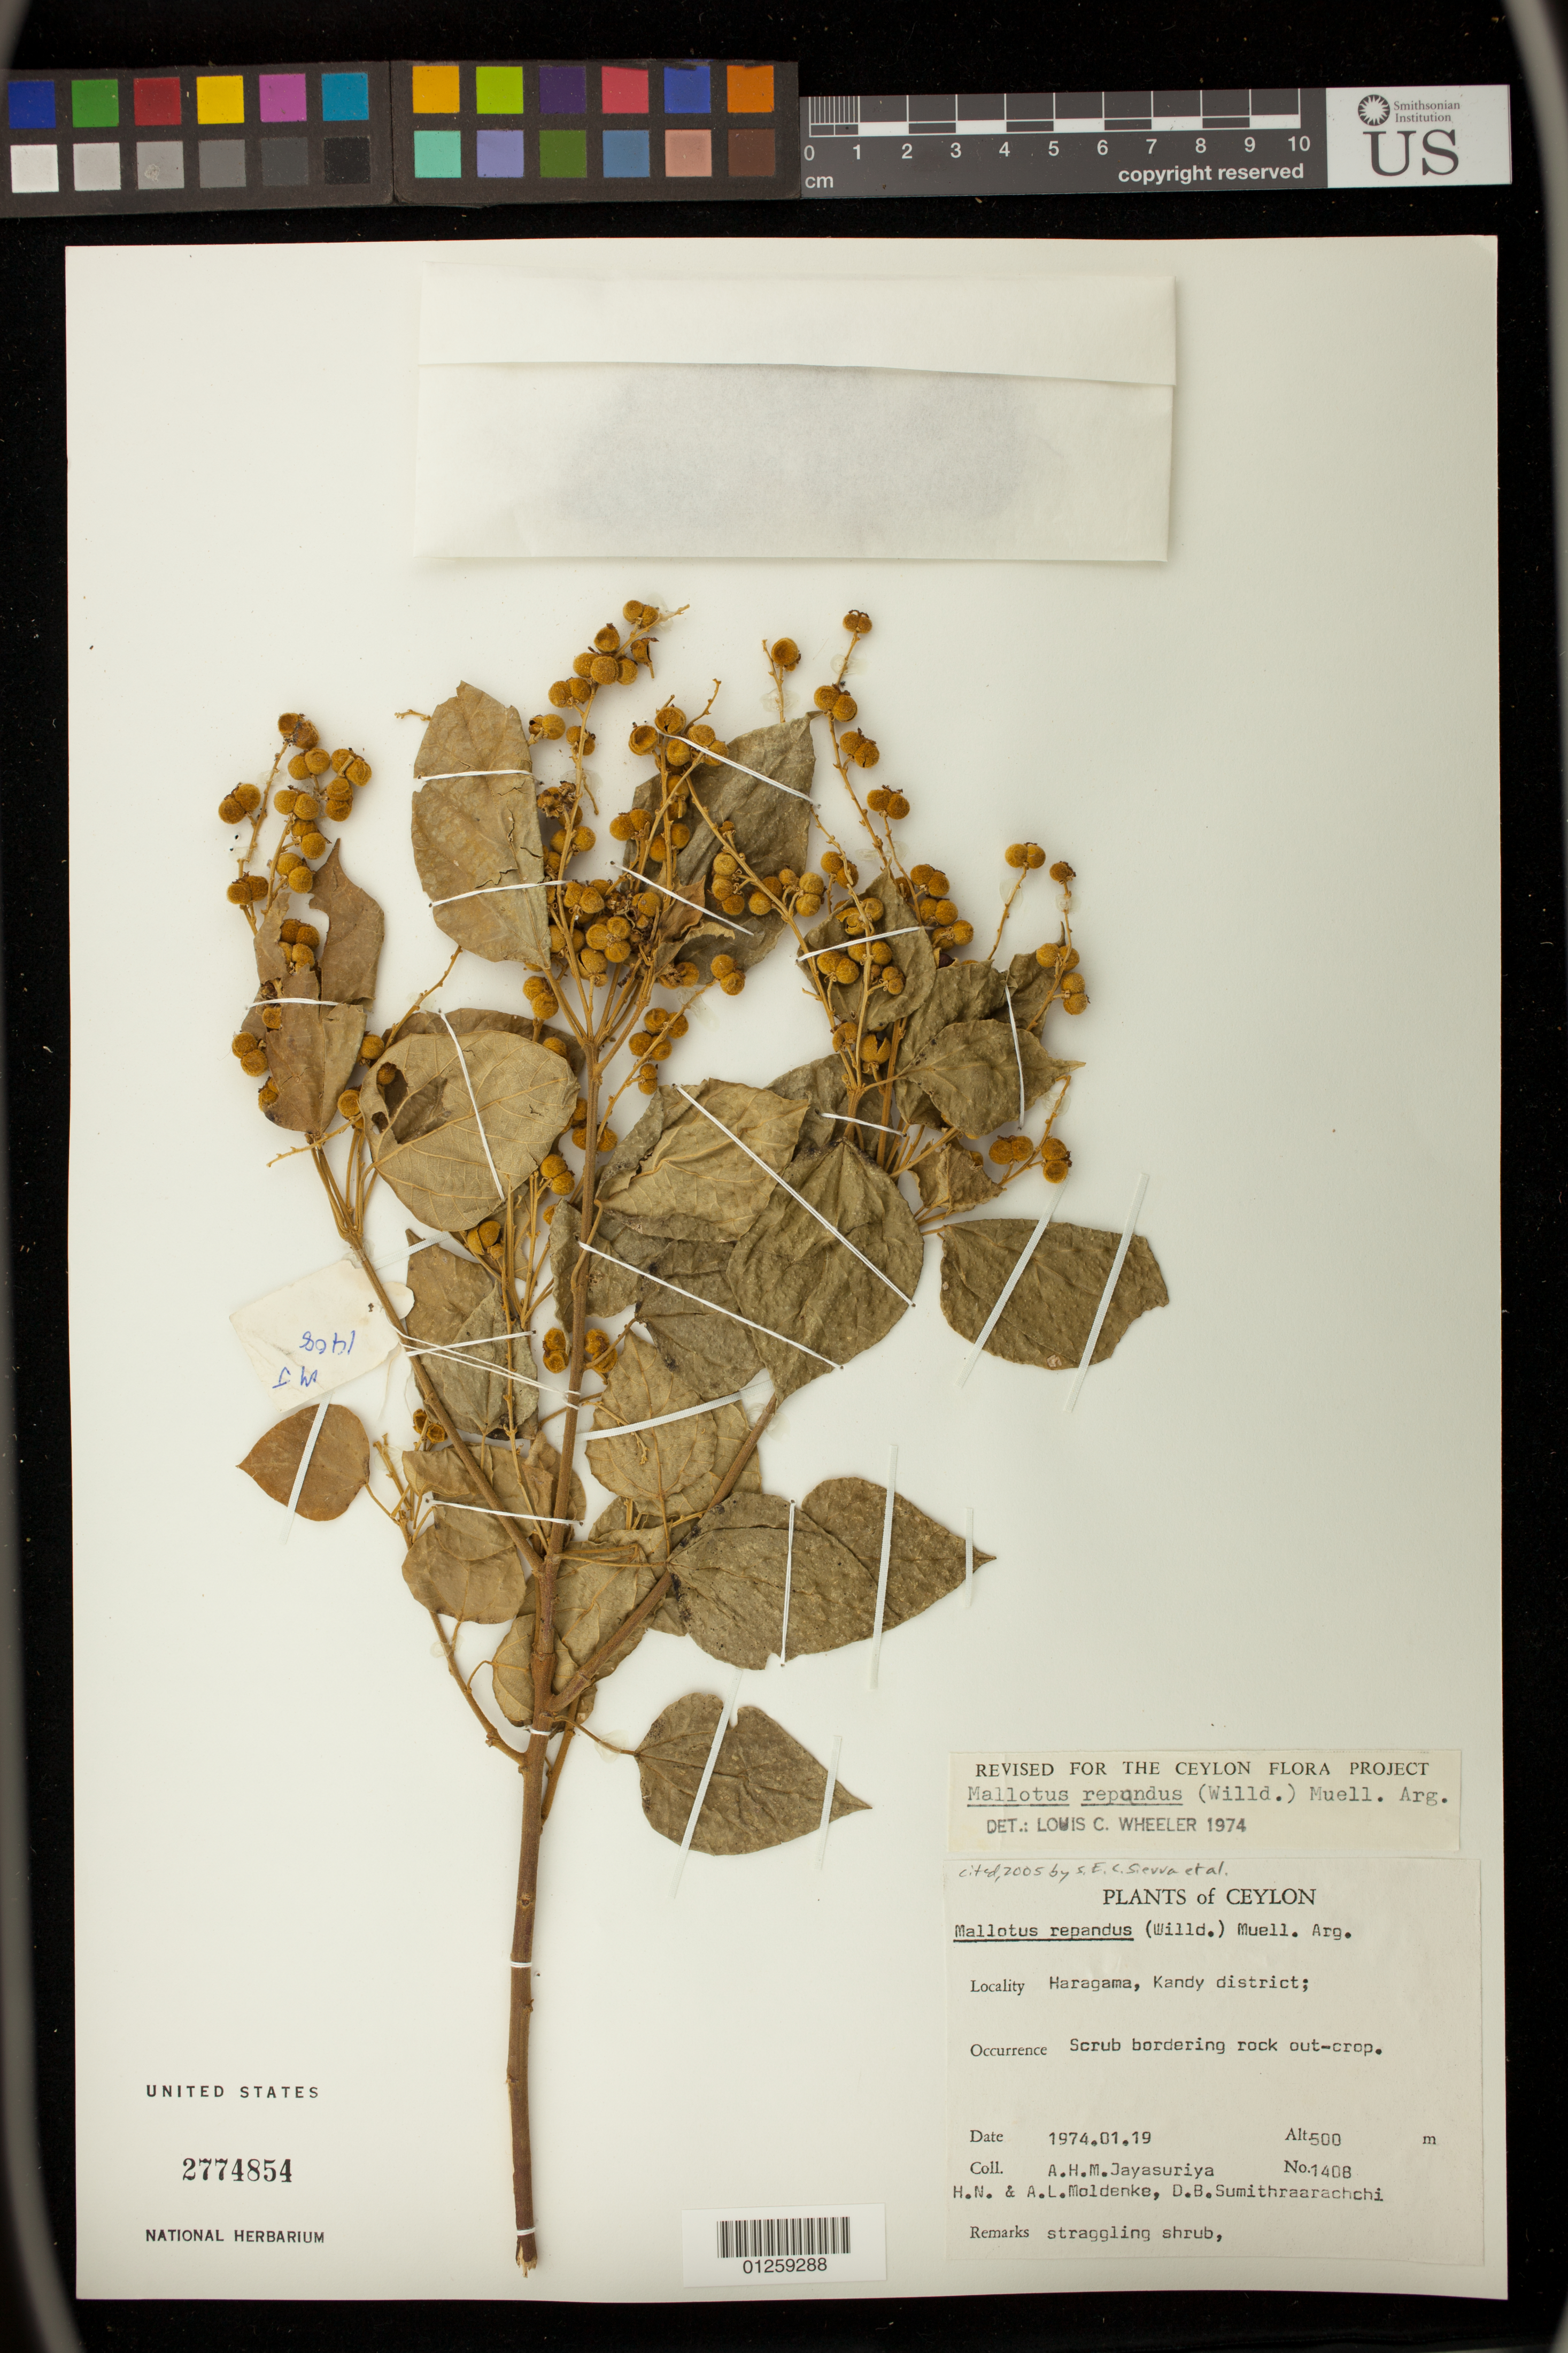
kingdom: Plantae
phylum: Tracheophyta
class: Magnoliopsida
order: Malpighiales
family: Euphorbiaceae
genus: Mallotus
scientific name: Mallotus repandus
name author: (Rottler) Müll. Arg.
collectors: A. H. Jayasuriya, H. N. Moldenke, A. L. Moldenke & D. B. Sumithraarachchi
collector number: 1408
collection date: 1974-01-19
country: Sri Lanka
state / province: Central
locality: Haragama, Kandy district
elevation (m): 500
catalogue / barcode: US 2774854